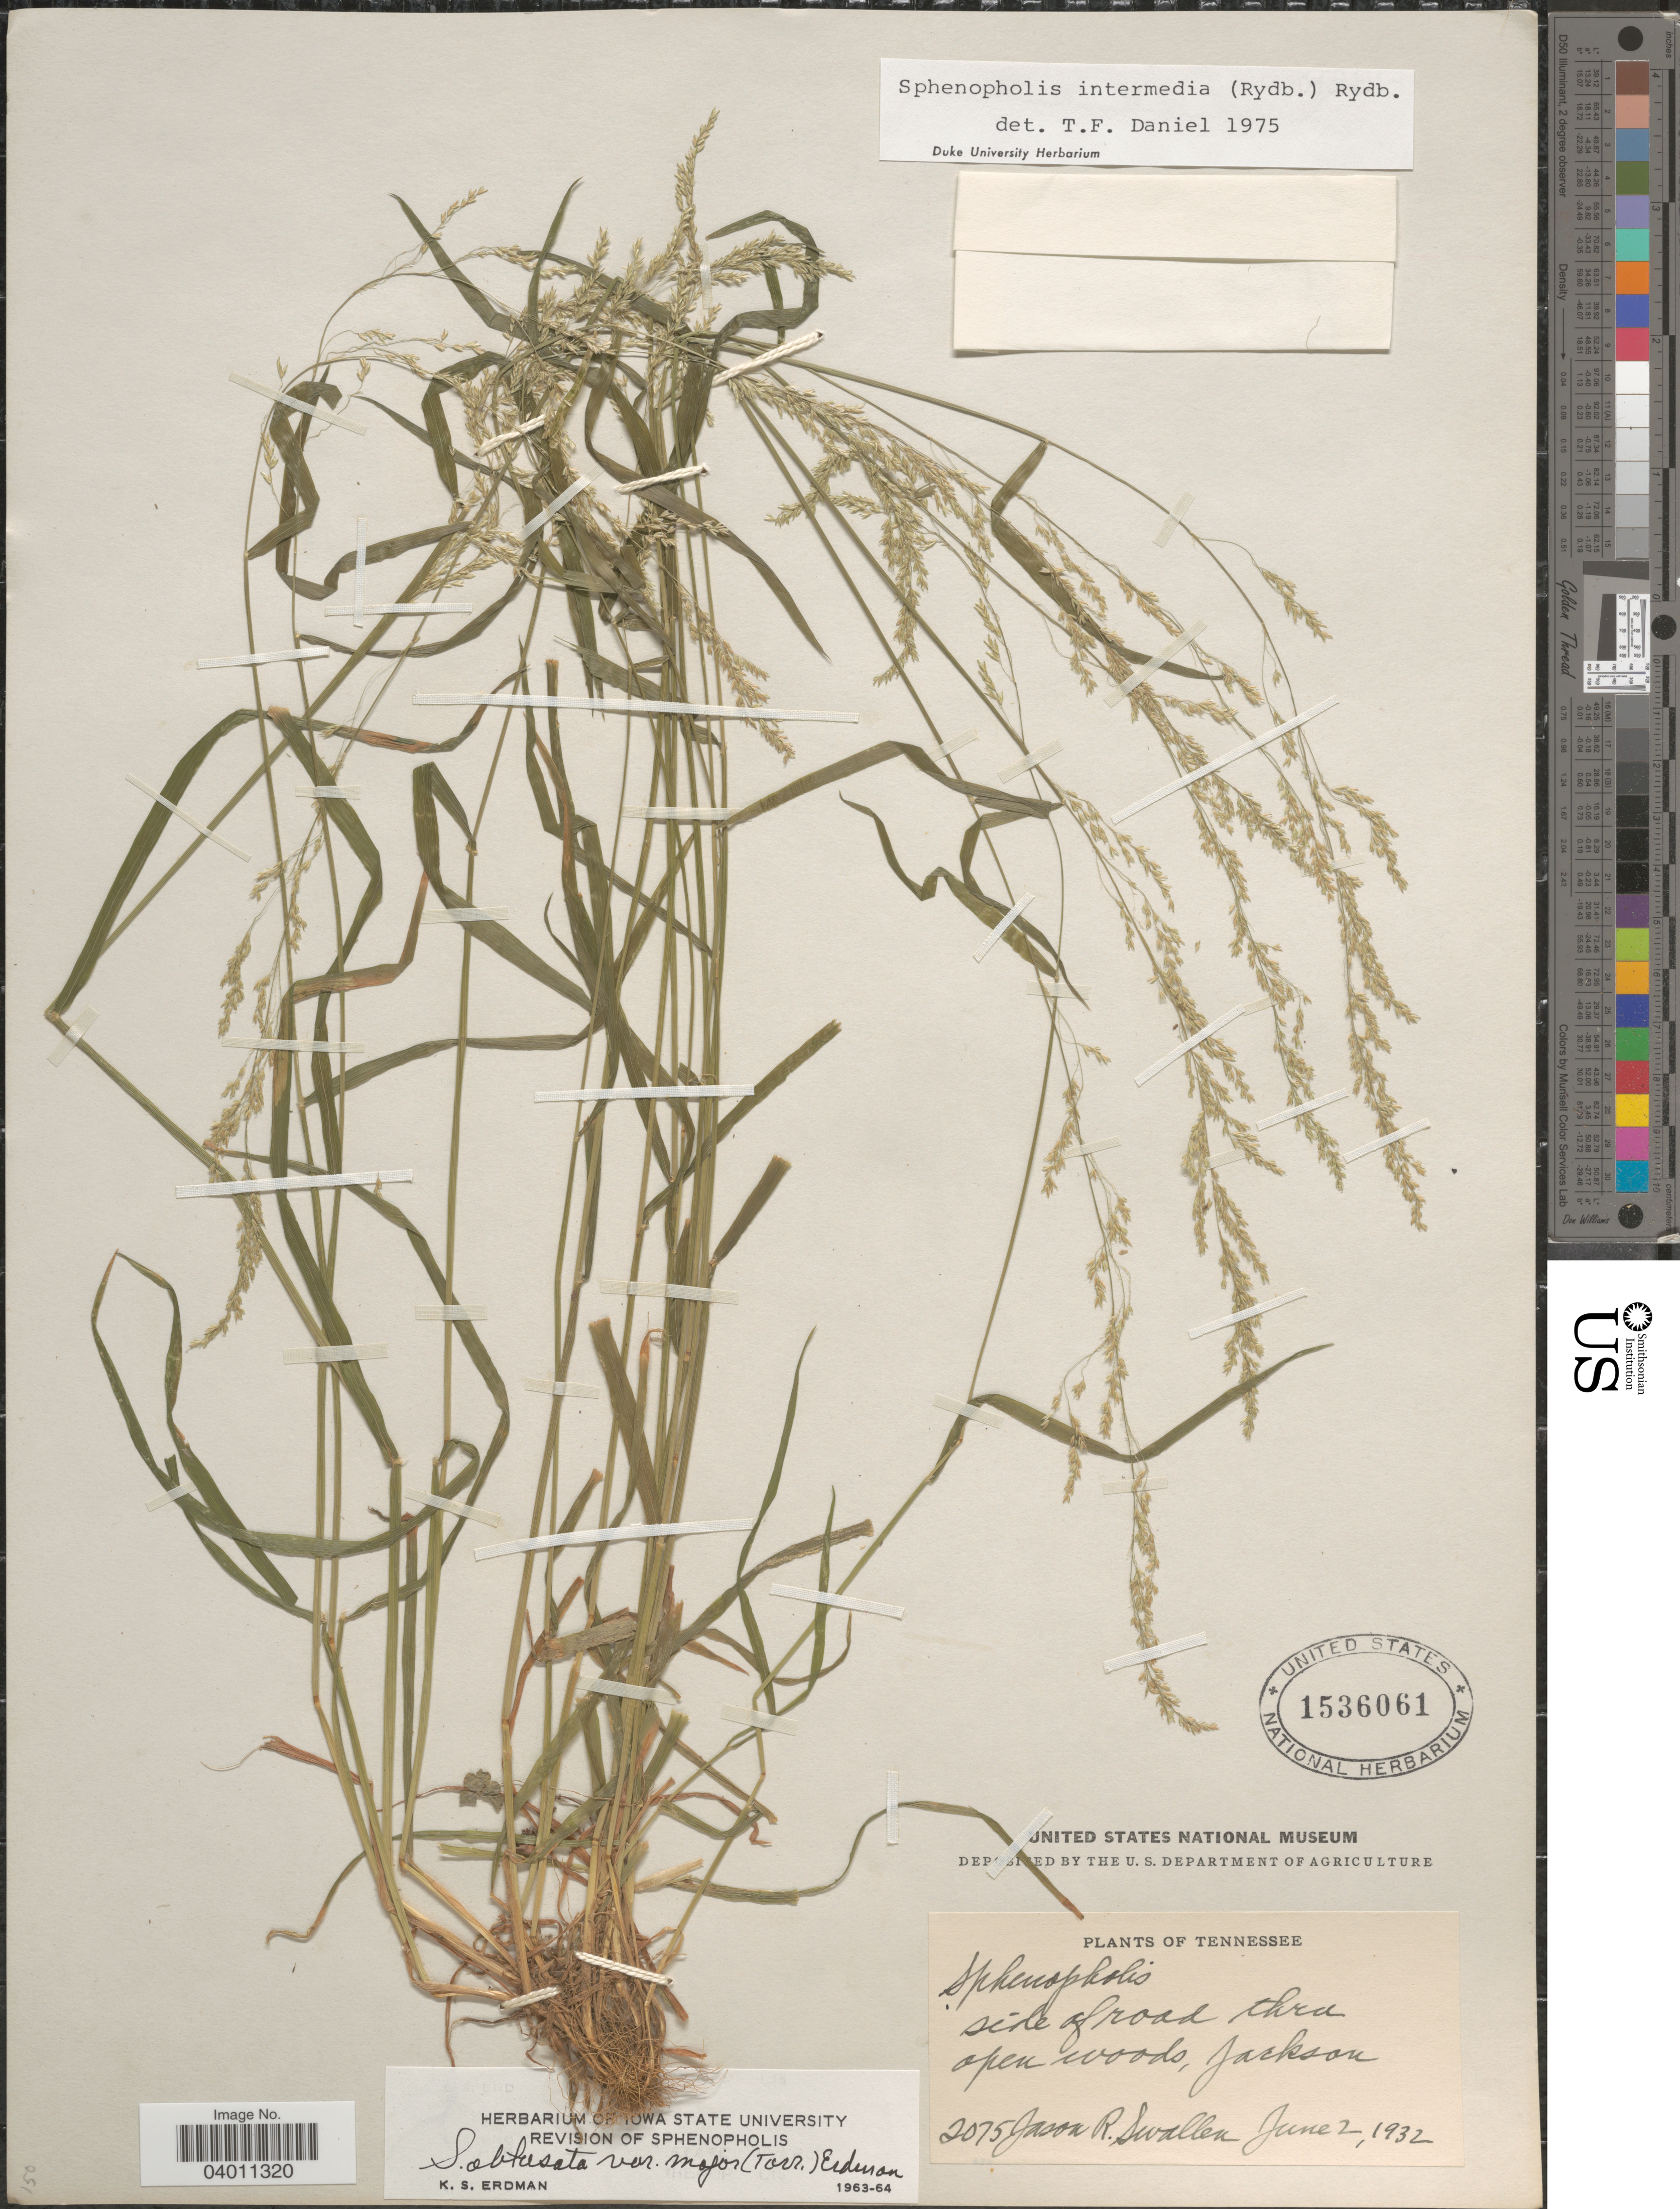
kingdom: Plantae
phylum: Tracheophyta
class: Liliopsida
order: Poales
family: Poaceae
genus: Sphenopholis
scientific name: Sphenopholis intermedia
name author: (Rydb.) Rydb.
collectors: J. R. Swallen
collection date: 1932-06-02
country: United States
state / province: Tennessee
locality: Side of road thru open woods, Jackson.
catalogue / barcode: US 1536061